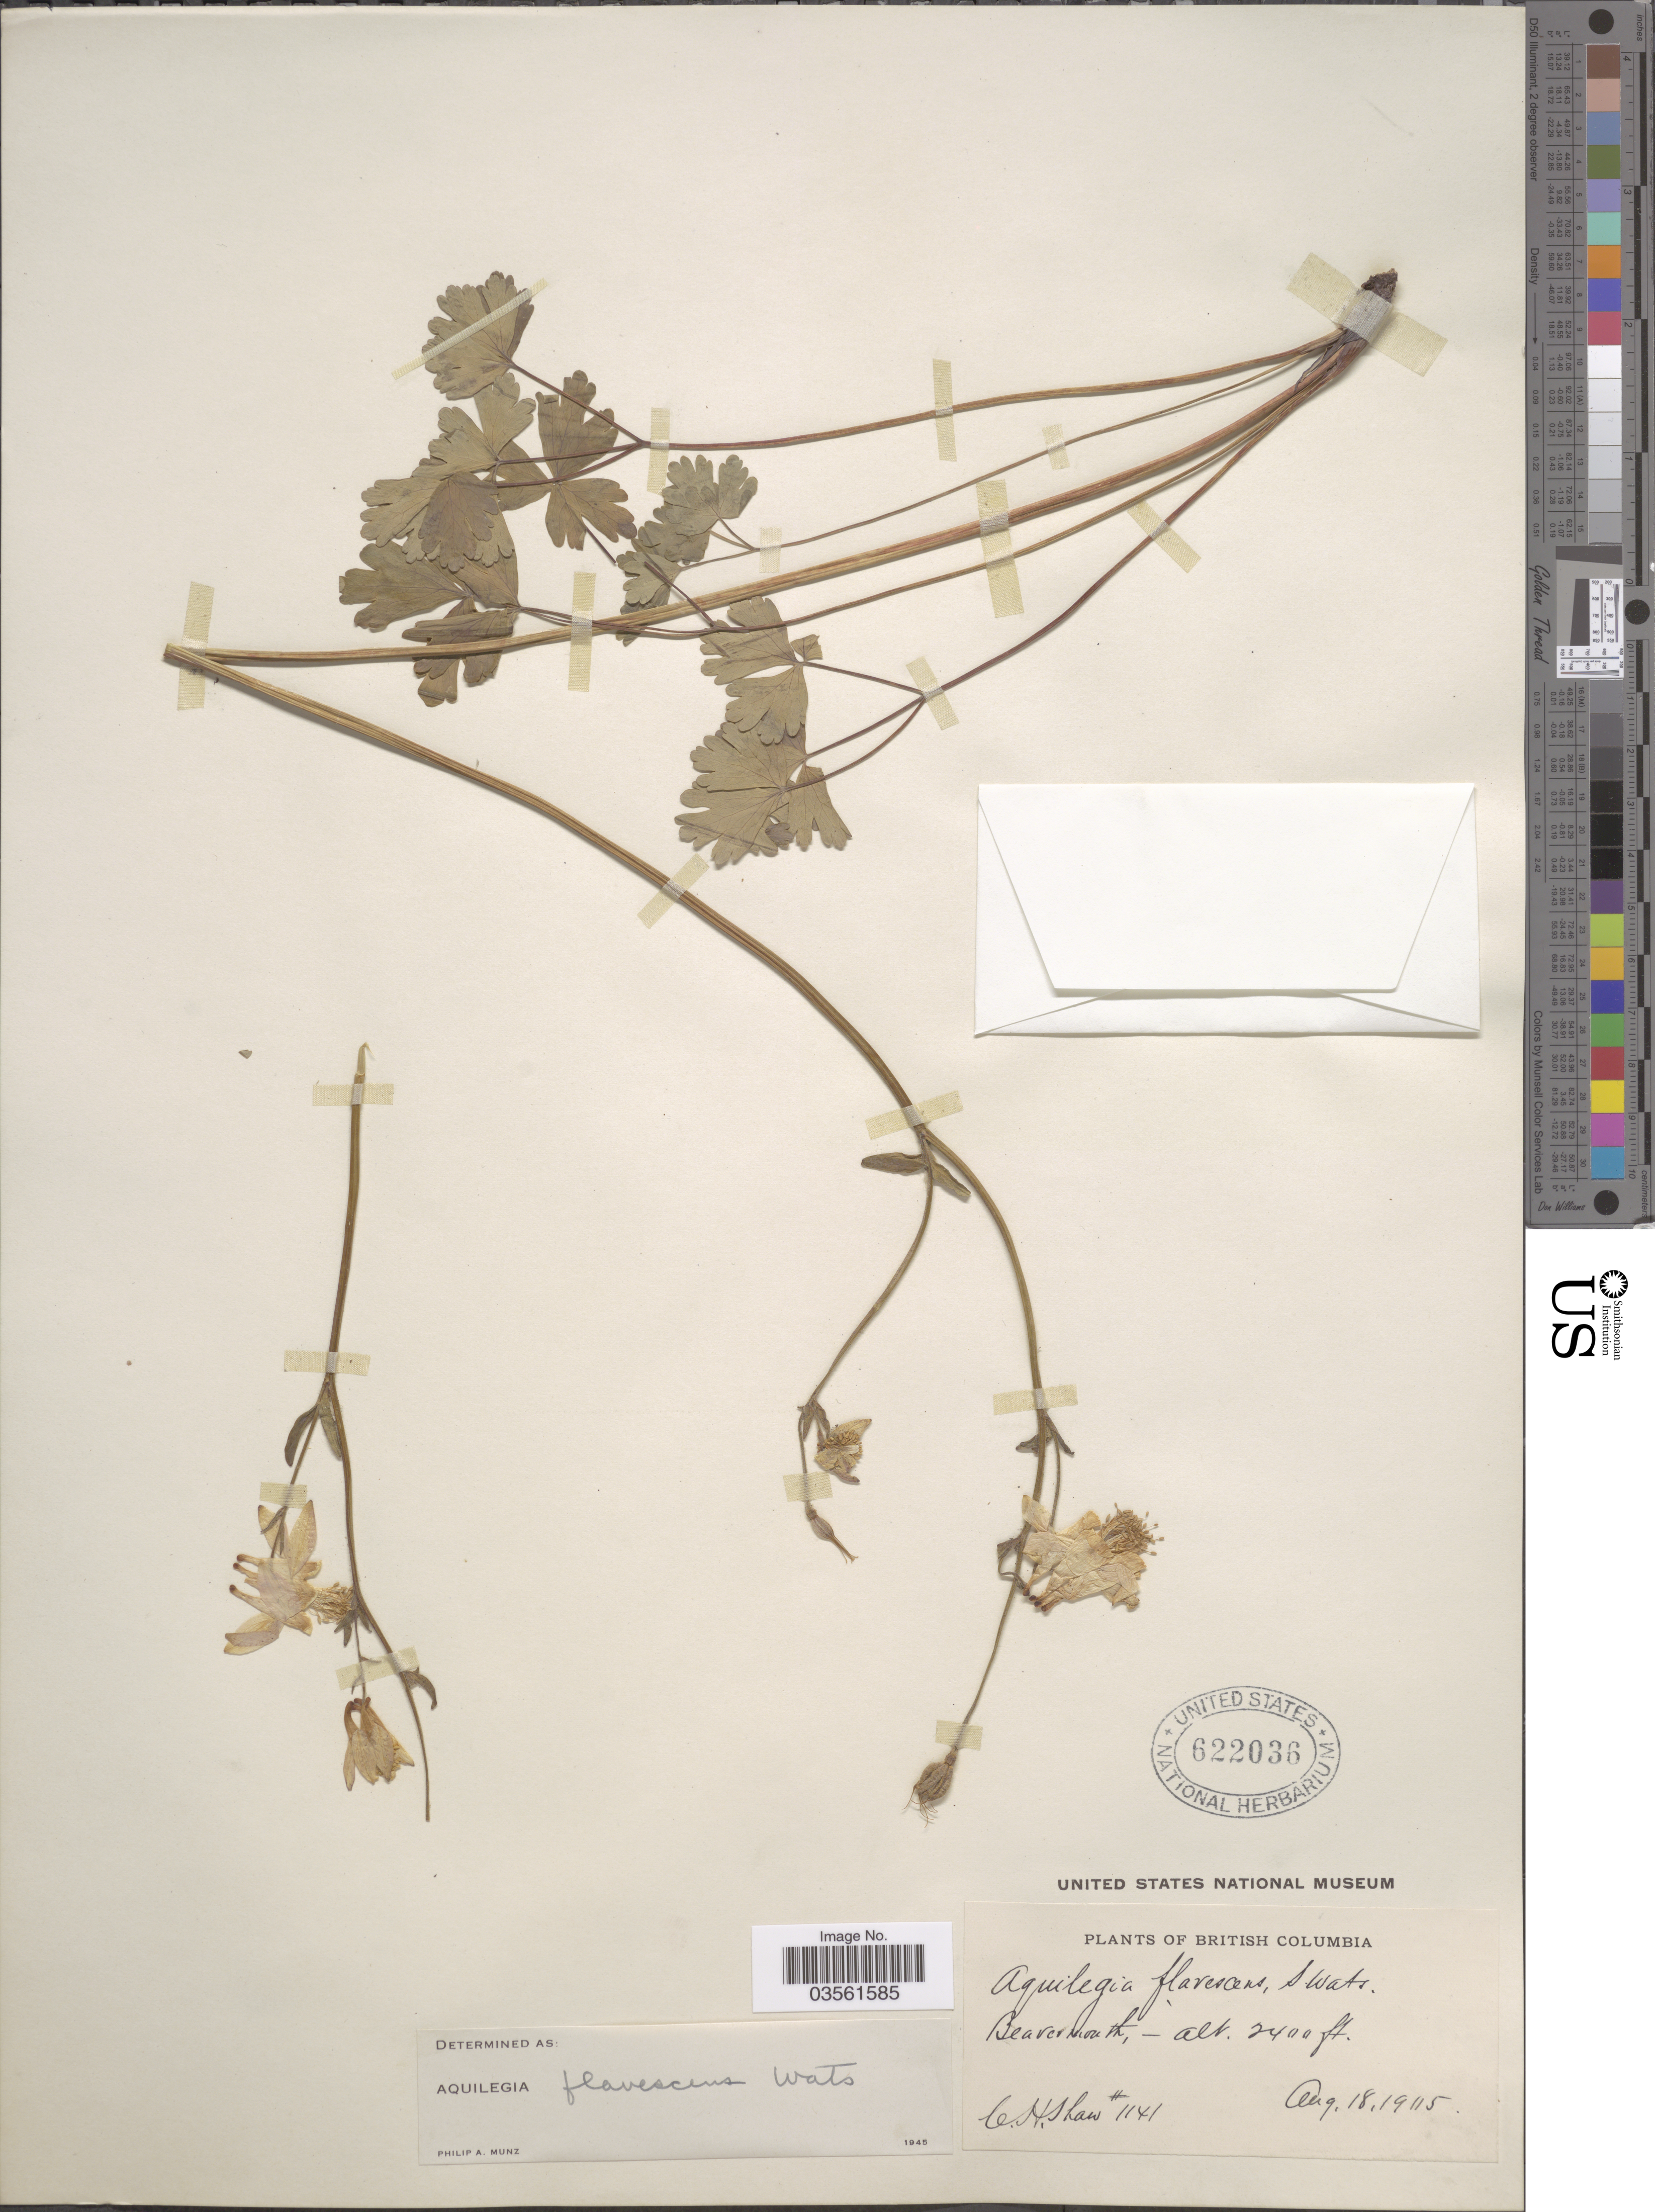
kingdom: Plantae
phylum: Tracheophyta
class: Magnoliopsida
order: Ranunculales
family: Ranunculaceae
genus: Aquilegia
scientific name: Aquilegia flavescens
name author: S. Watson in C. King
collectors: C. H. Shaw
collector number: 1141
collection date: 1905-08-18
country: Canada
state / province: British Columbia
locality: Beavermouth.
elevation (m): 732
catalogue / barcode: US 622036